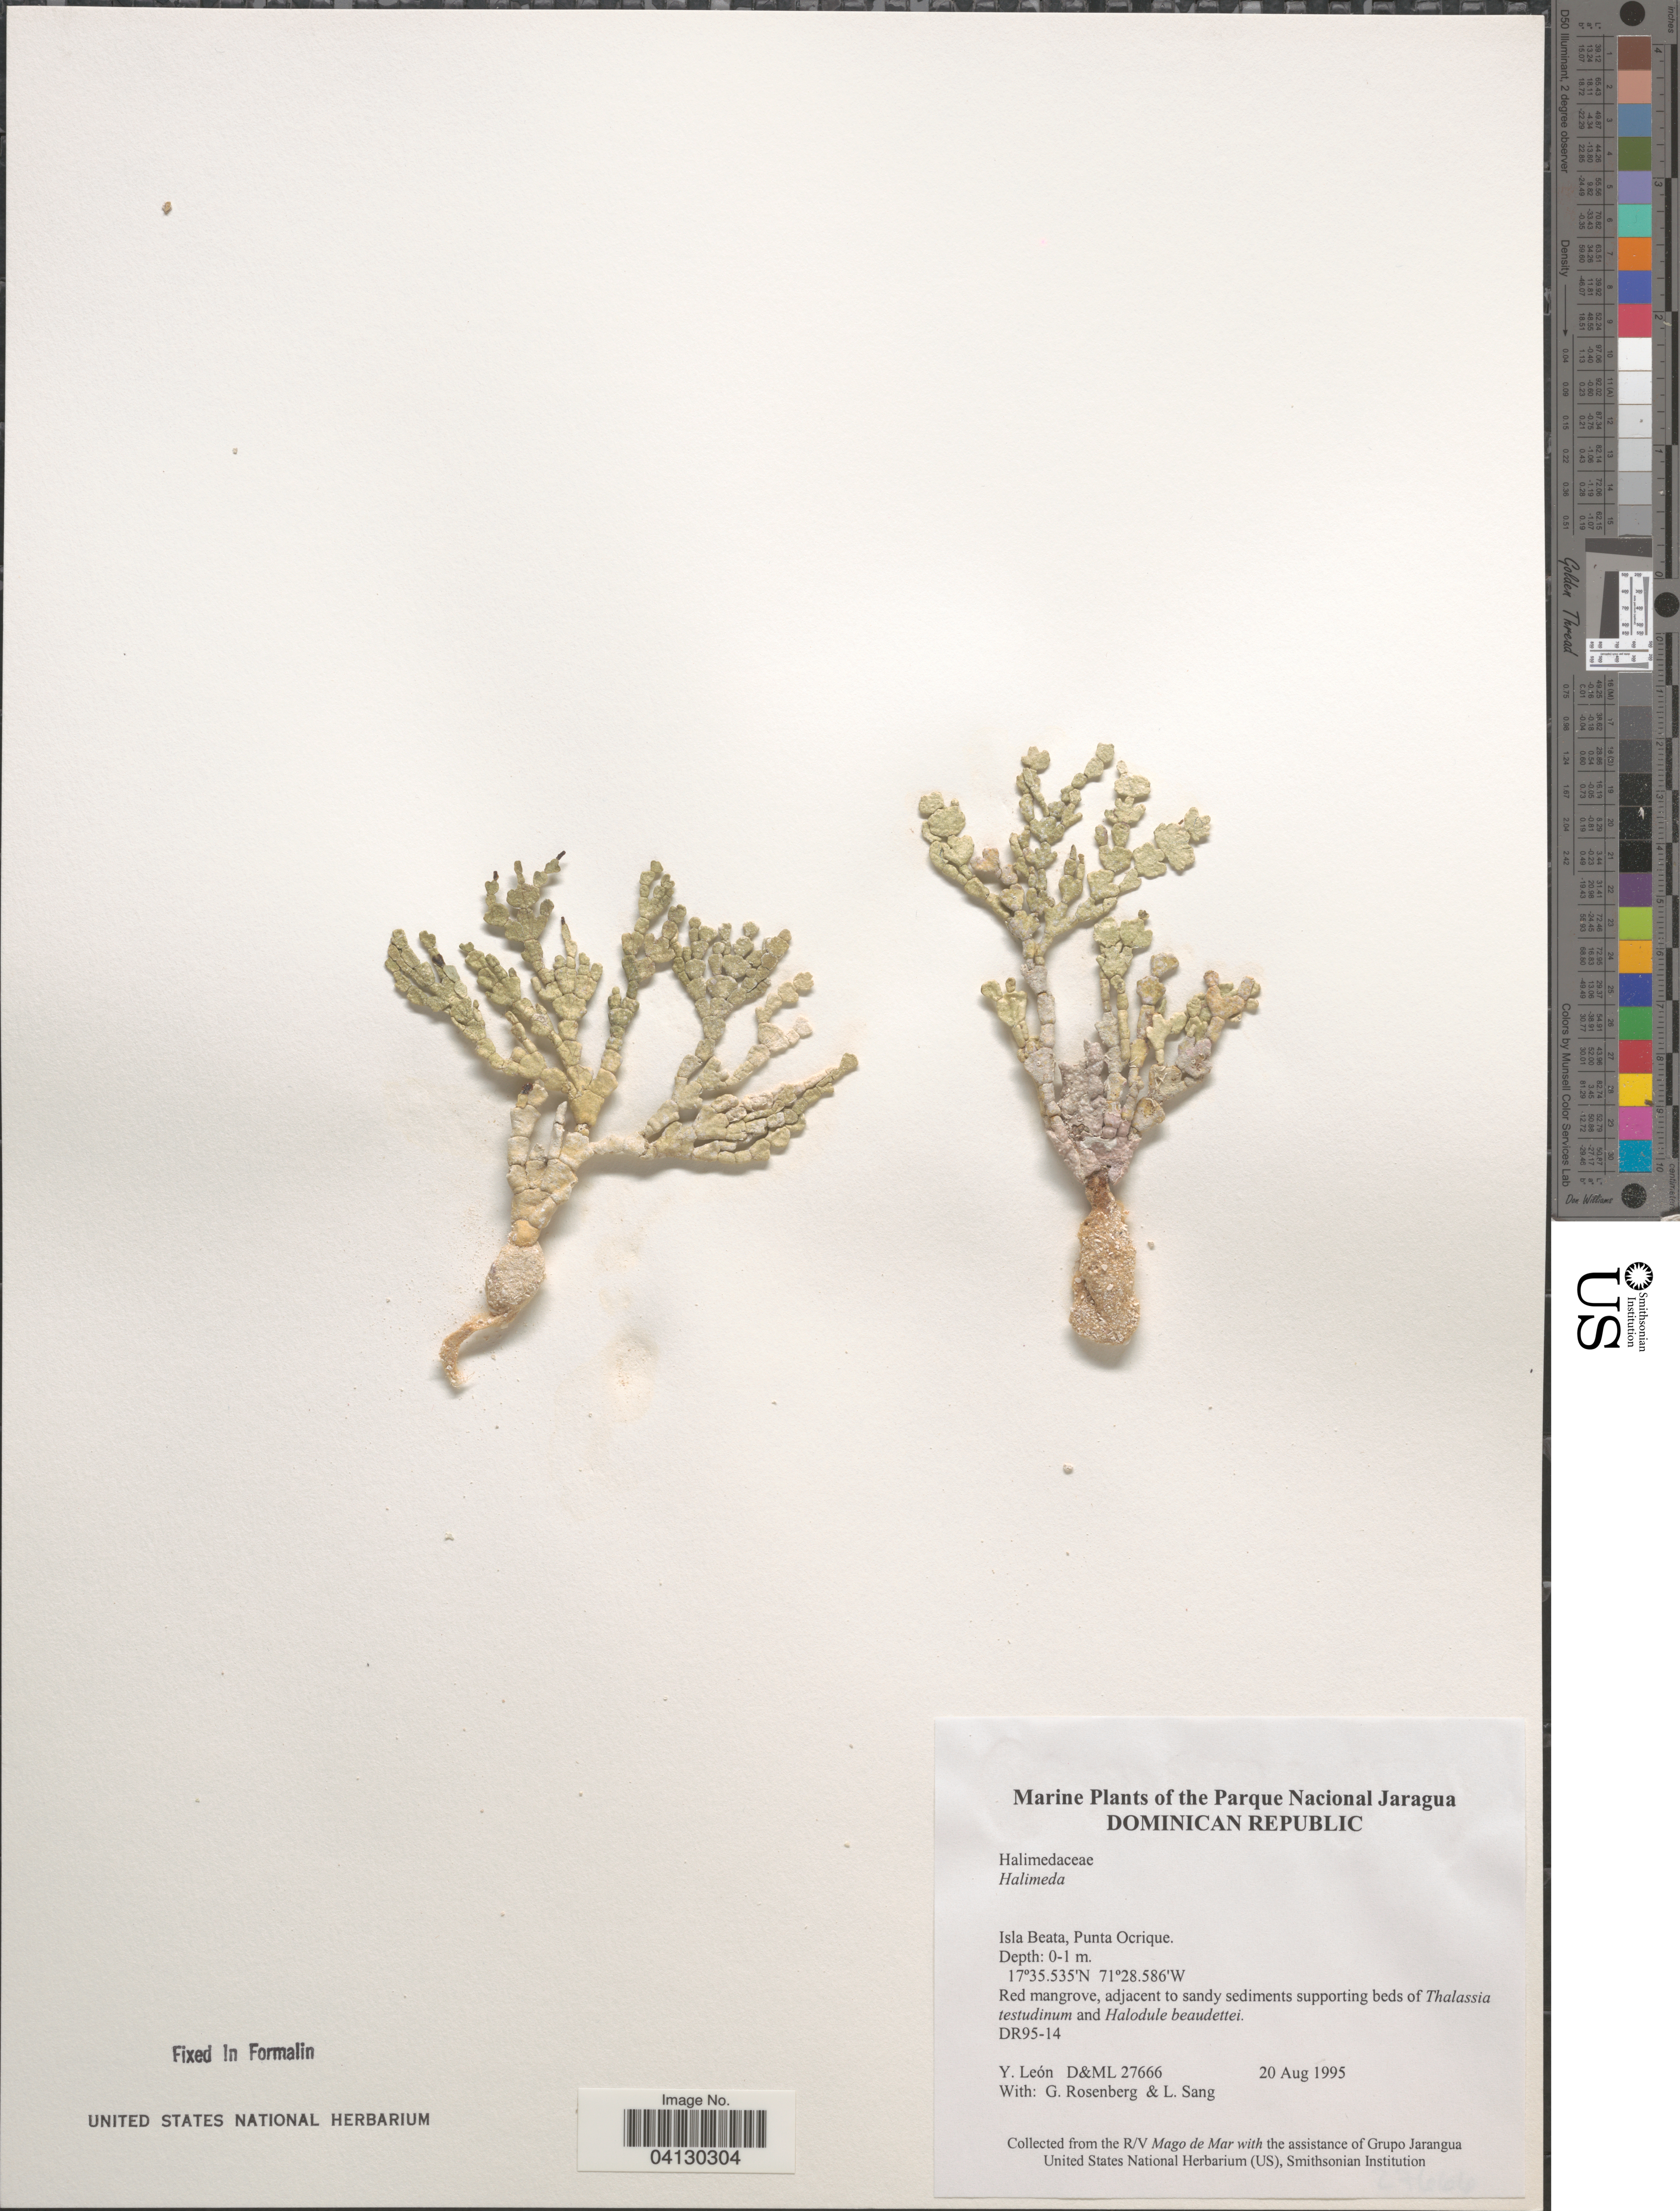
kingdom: Plantae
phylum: Chlorophyta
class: Ulvophyceae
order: Bryopsidales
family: Halimedaceae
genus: Halimeda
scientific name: Halimeda sp.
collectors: Y. León, G. Rosenberg & L. Sang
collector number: D&ML27666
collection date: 1995-08-20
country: Dominican Republic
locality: The Parque Nacional Jaragua. Isla Beata, Punta Ocrique.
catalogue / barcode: US 328932